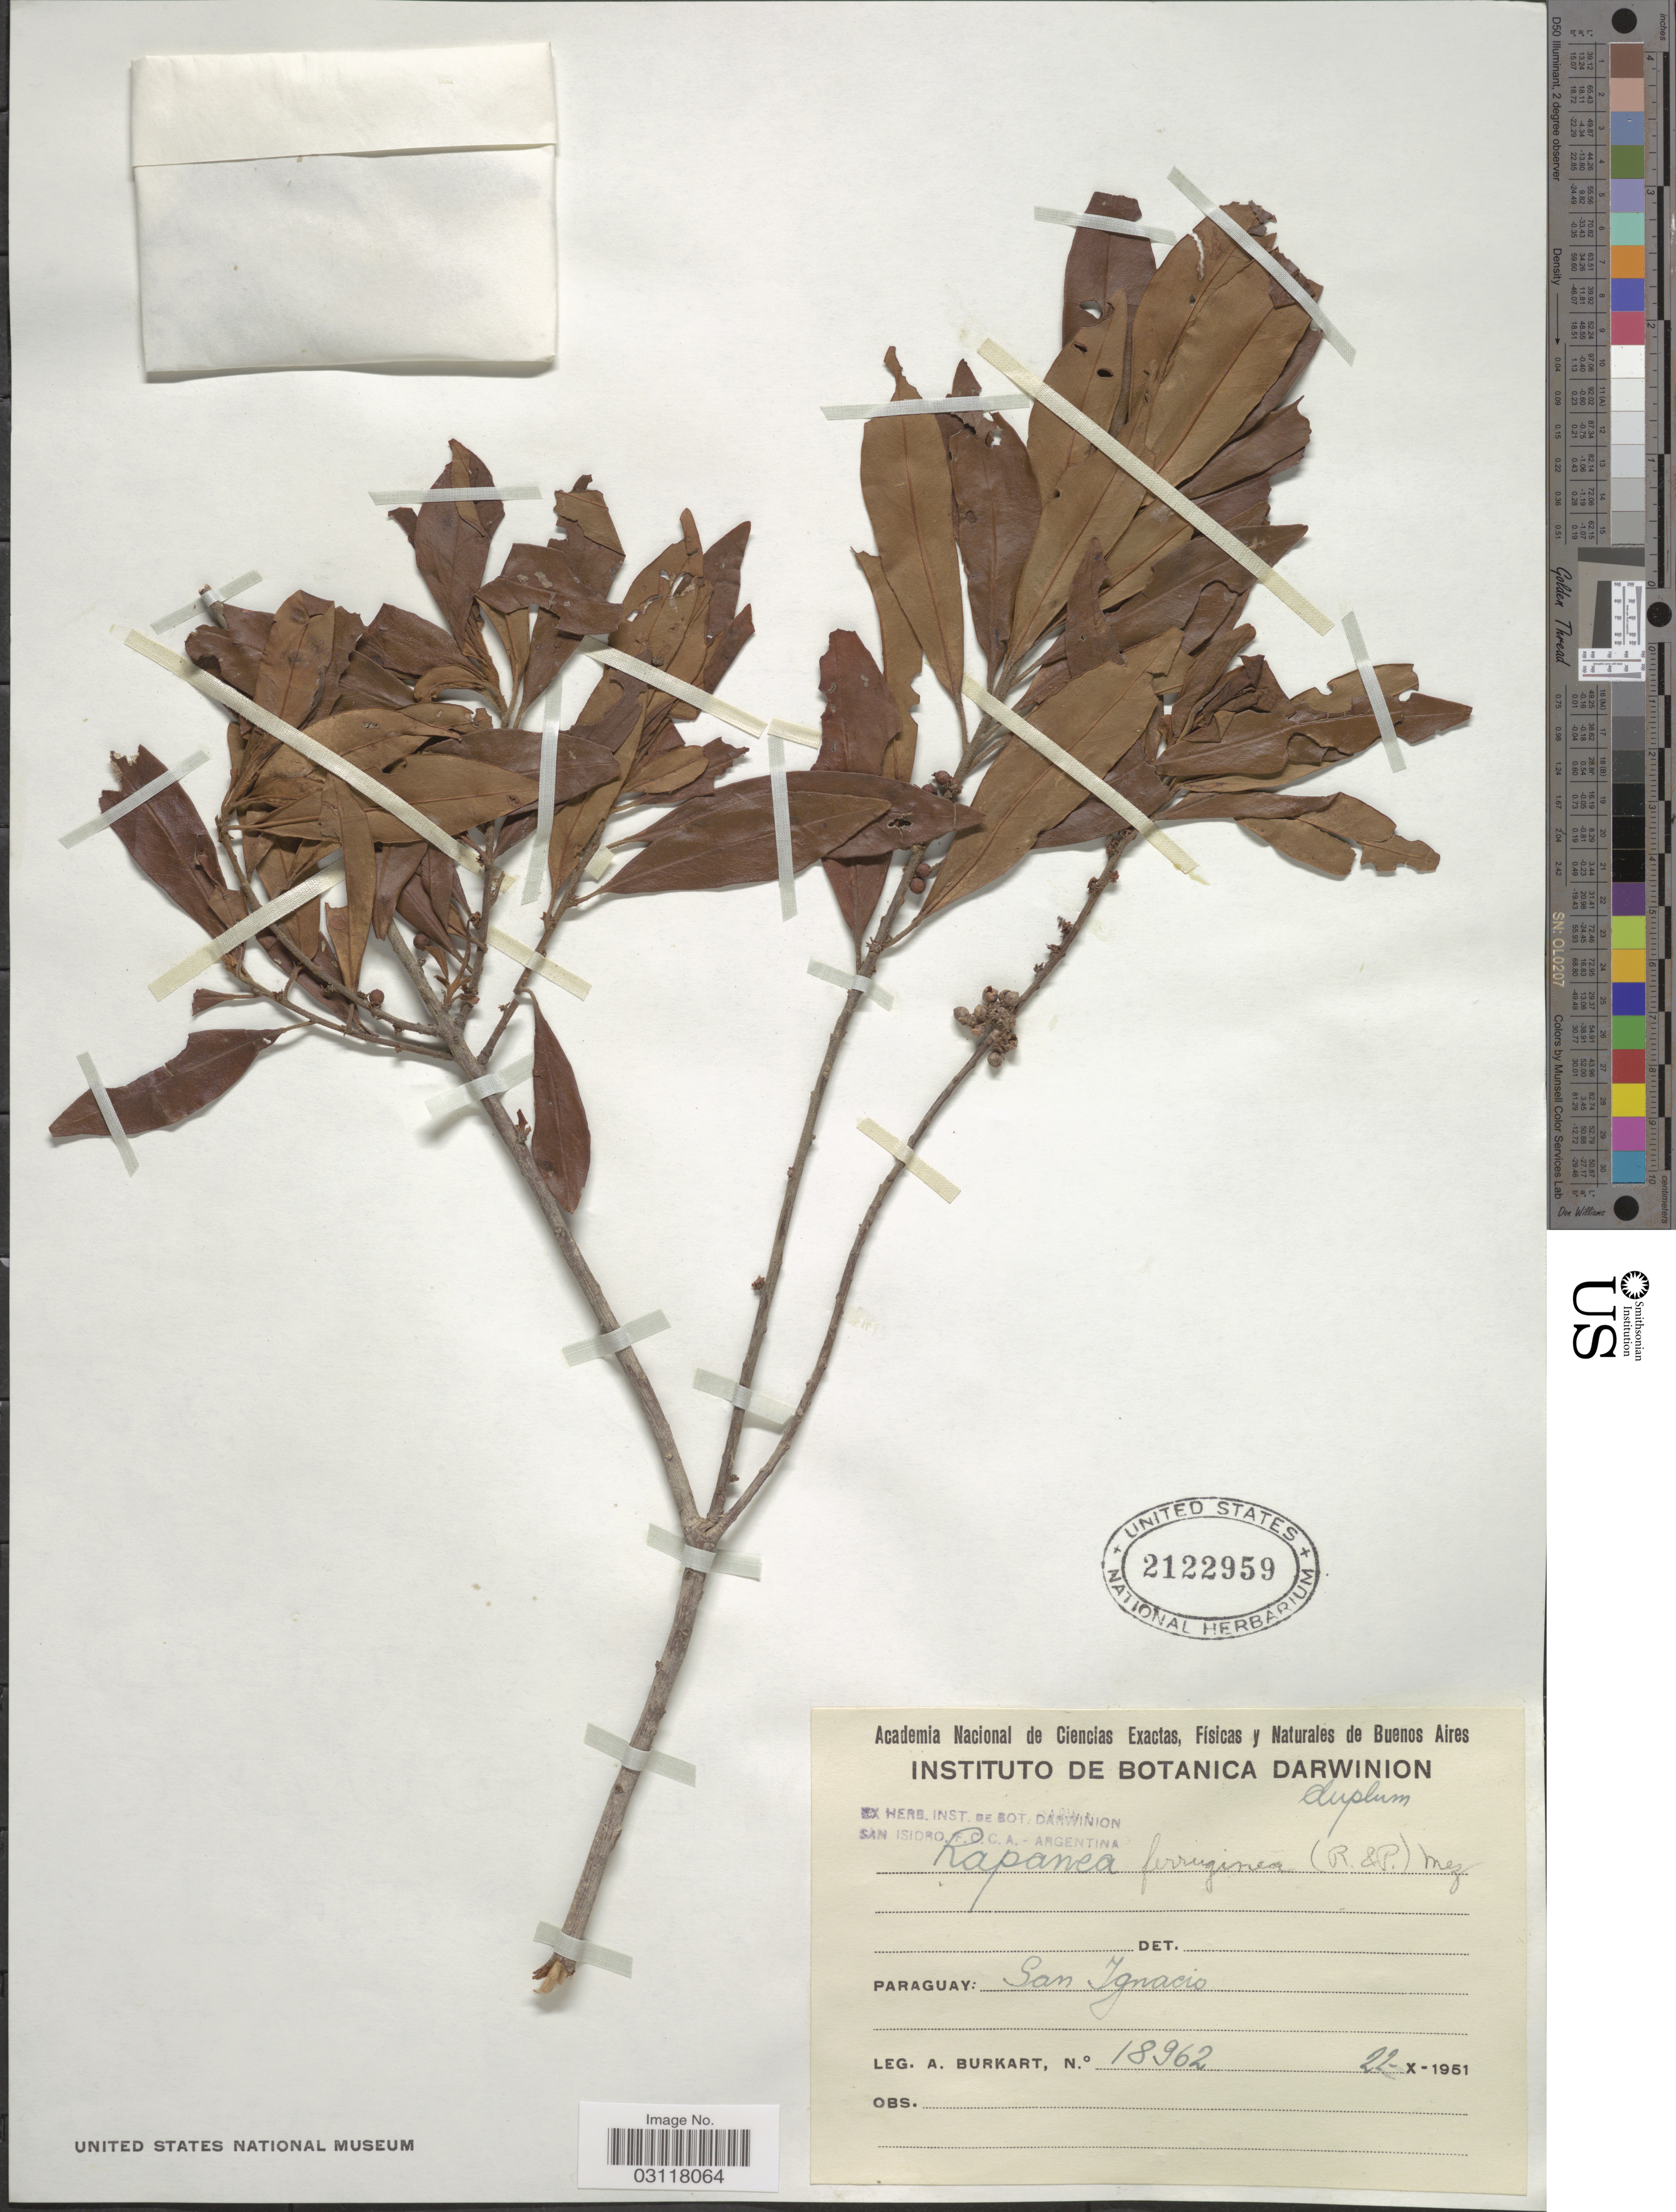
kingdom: Plantae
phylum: Tracheophyta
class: Magnoliopsida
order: Ericales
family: Primulaceae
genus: Rapanea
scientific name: Rapanea ferruginea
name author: (Ruiz & Pav.) Mez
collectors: A. E. Burkart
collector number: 18962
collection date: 1951-10-22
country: Paraguay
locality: San Ignacio.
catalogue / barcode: US 2122959